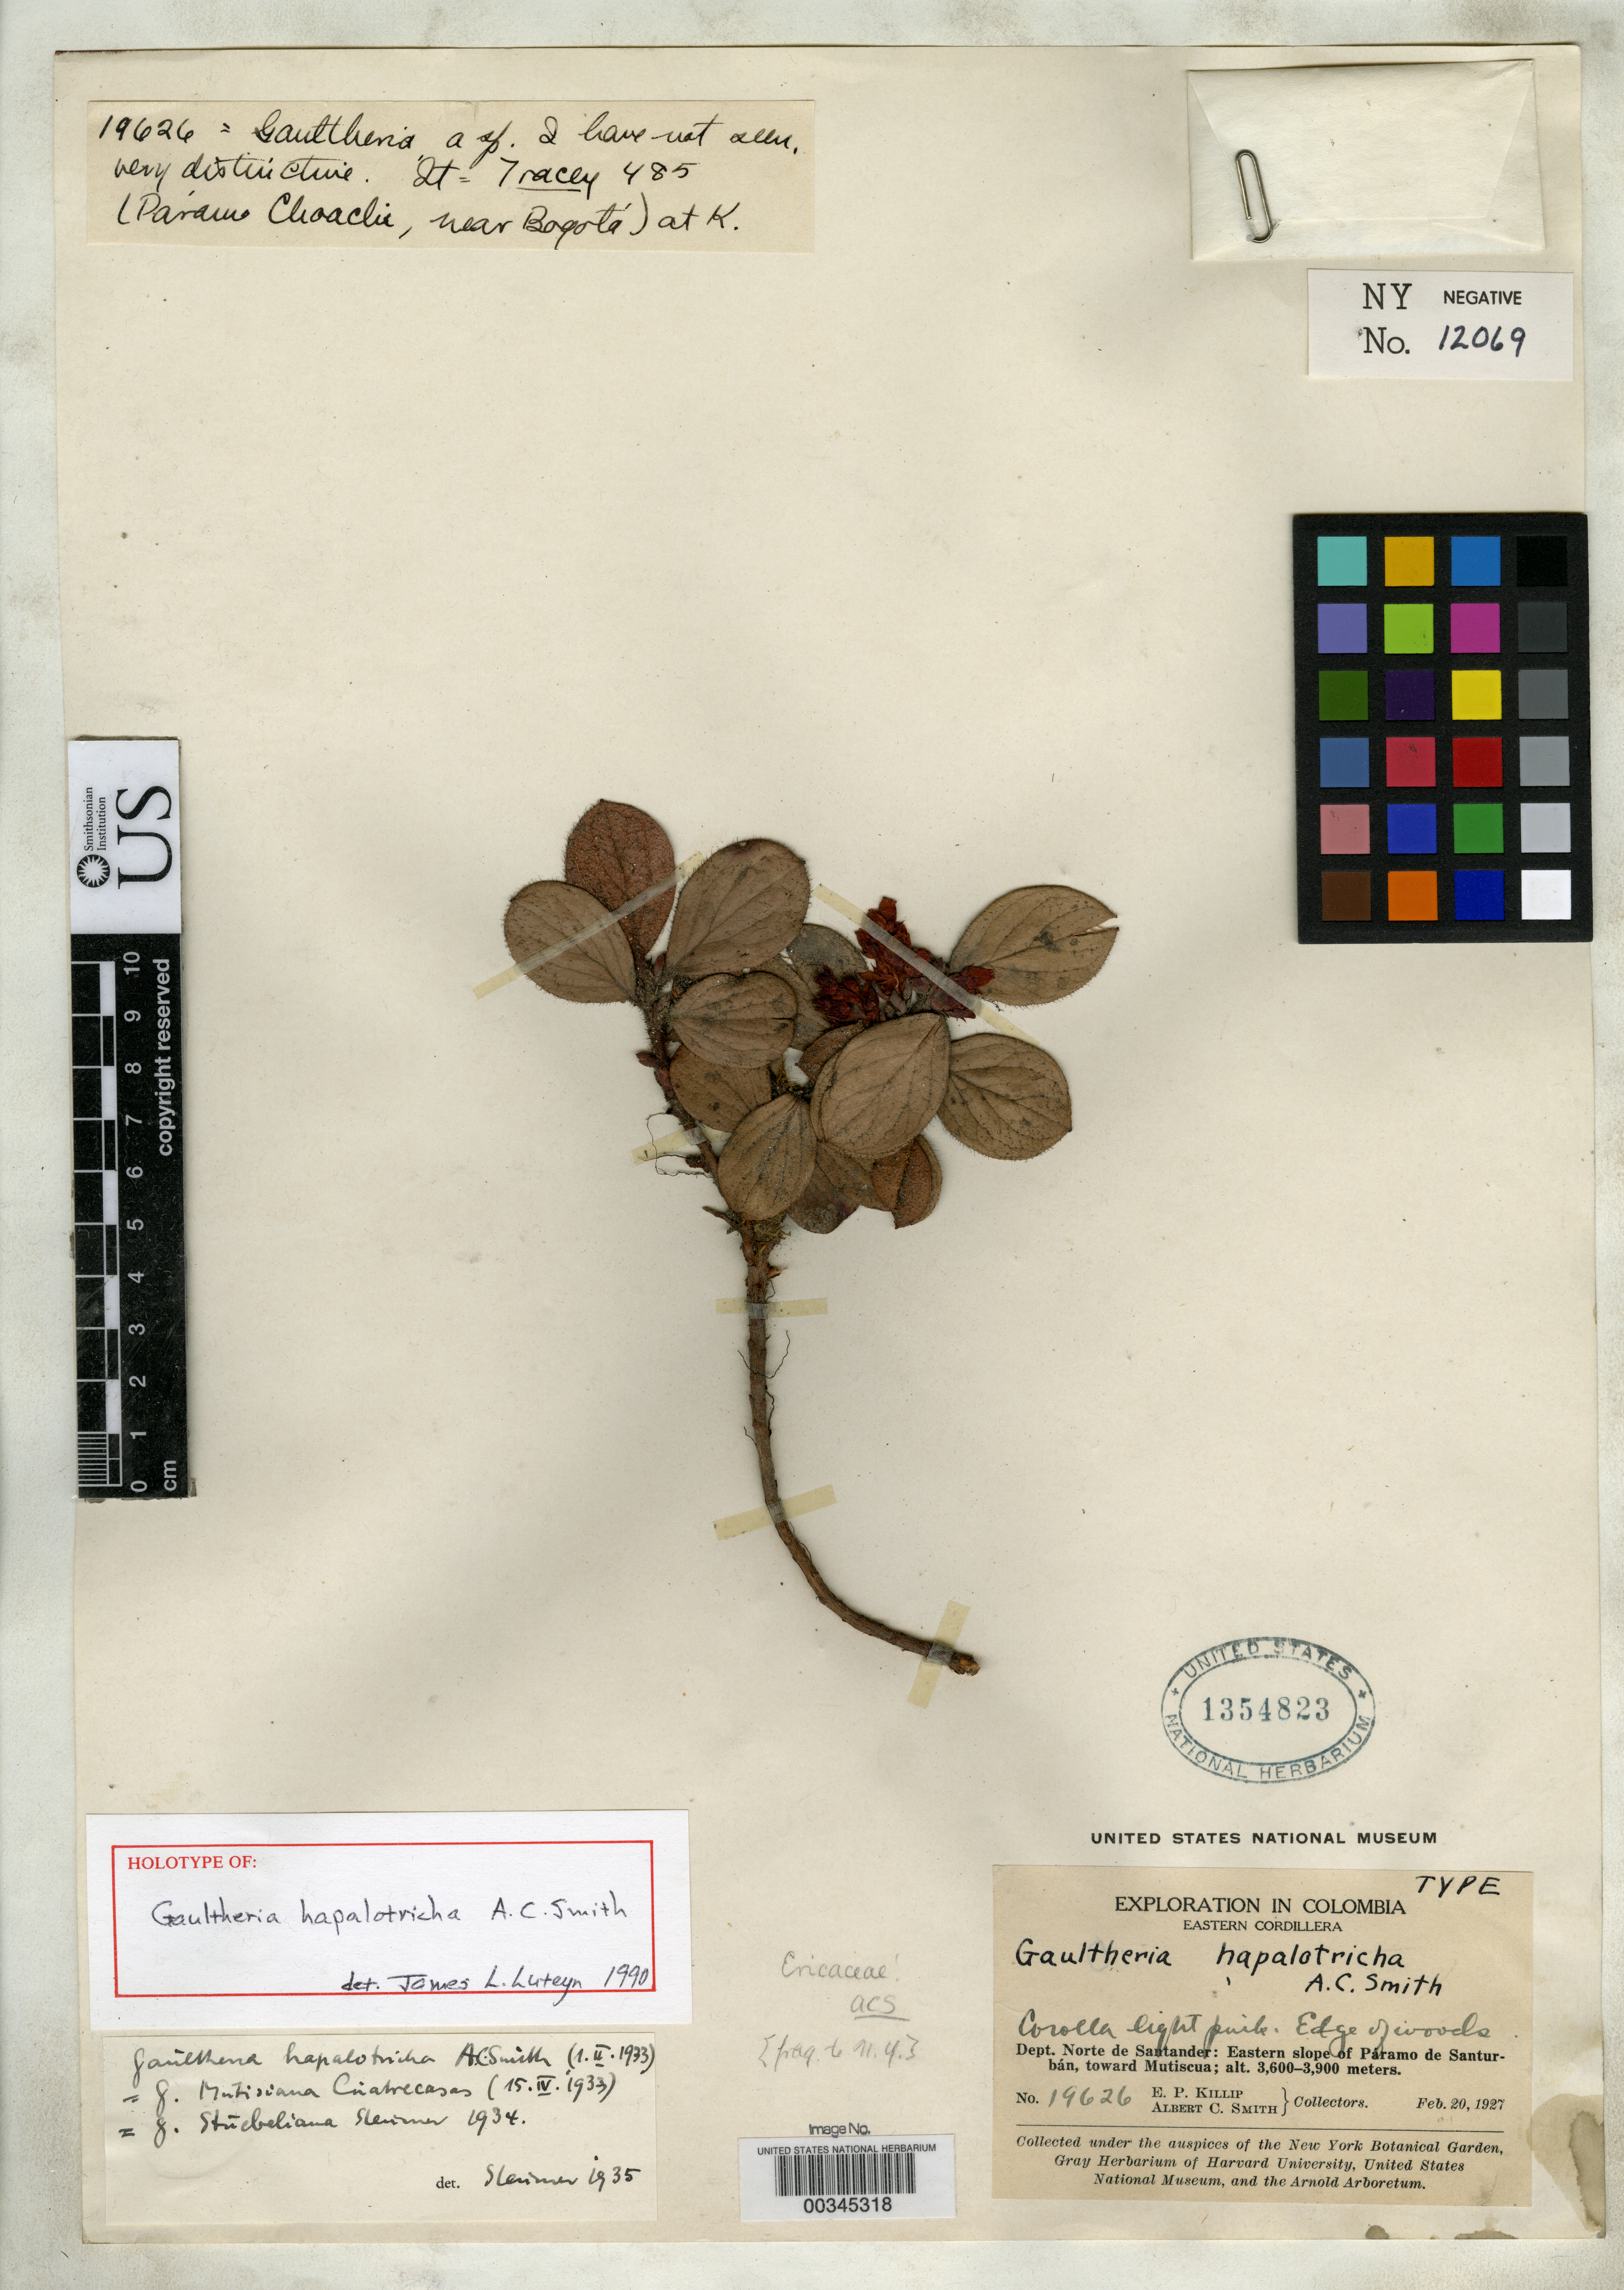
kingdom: Plantae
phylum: Tracheophyta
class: Magnoliopsida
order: Ericales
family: Ericaceae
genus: Gaultheria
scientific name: Gaultheria hapalotricha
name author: A.C. Sm.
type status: Holotype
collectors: E. P. Killip & A. C. Smith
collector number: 19626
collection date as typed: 20 Feb 1927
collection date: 1927-02-20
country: Colombia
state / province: Norte de Santander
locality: Paramo de San Turban toward Mutiscua.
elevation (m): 3600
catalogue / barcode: US 1354823